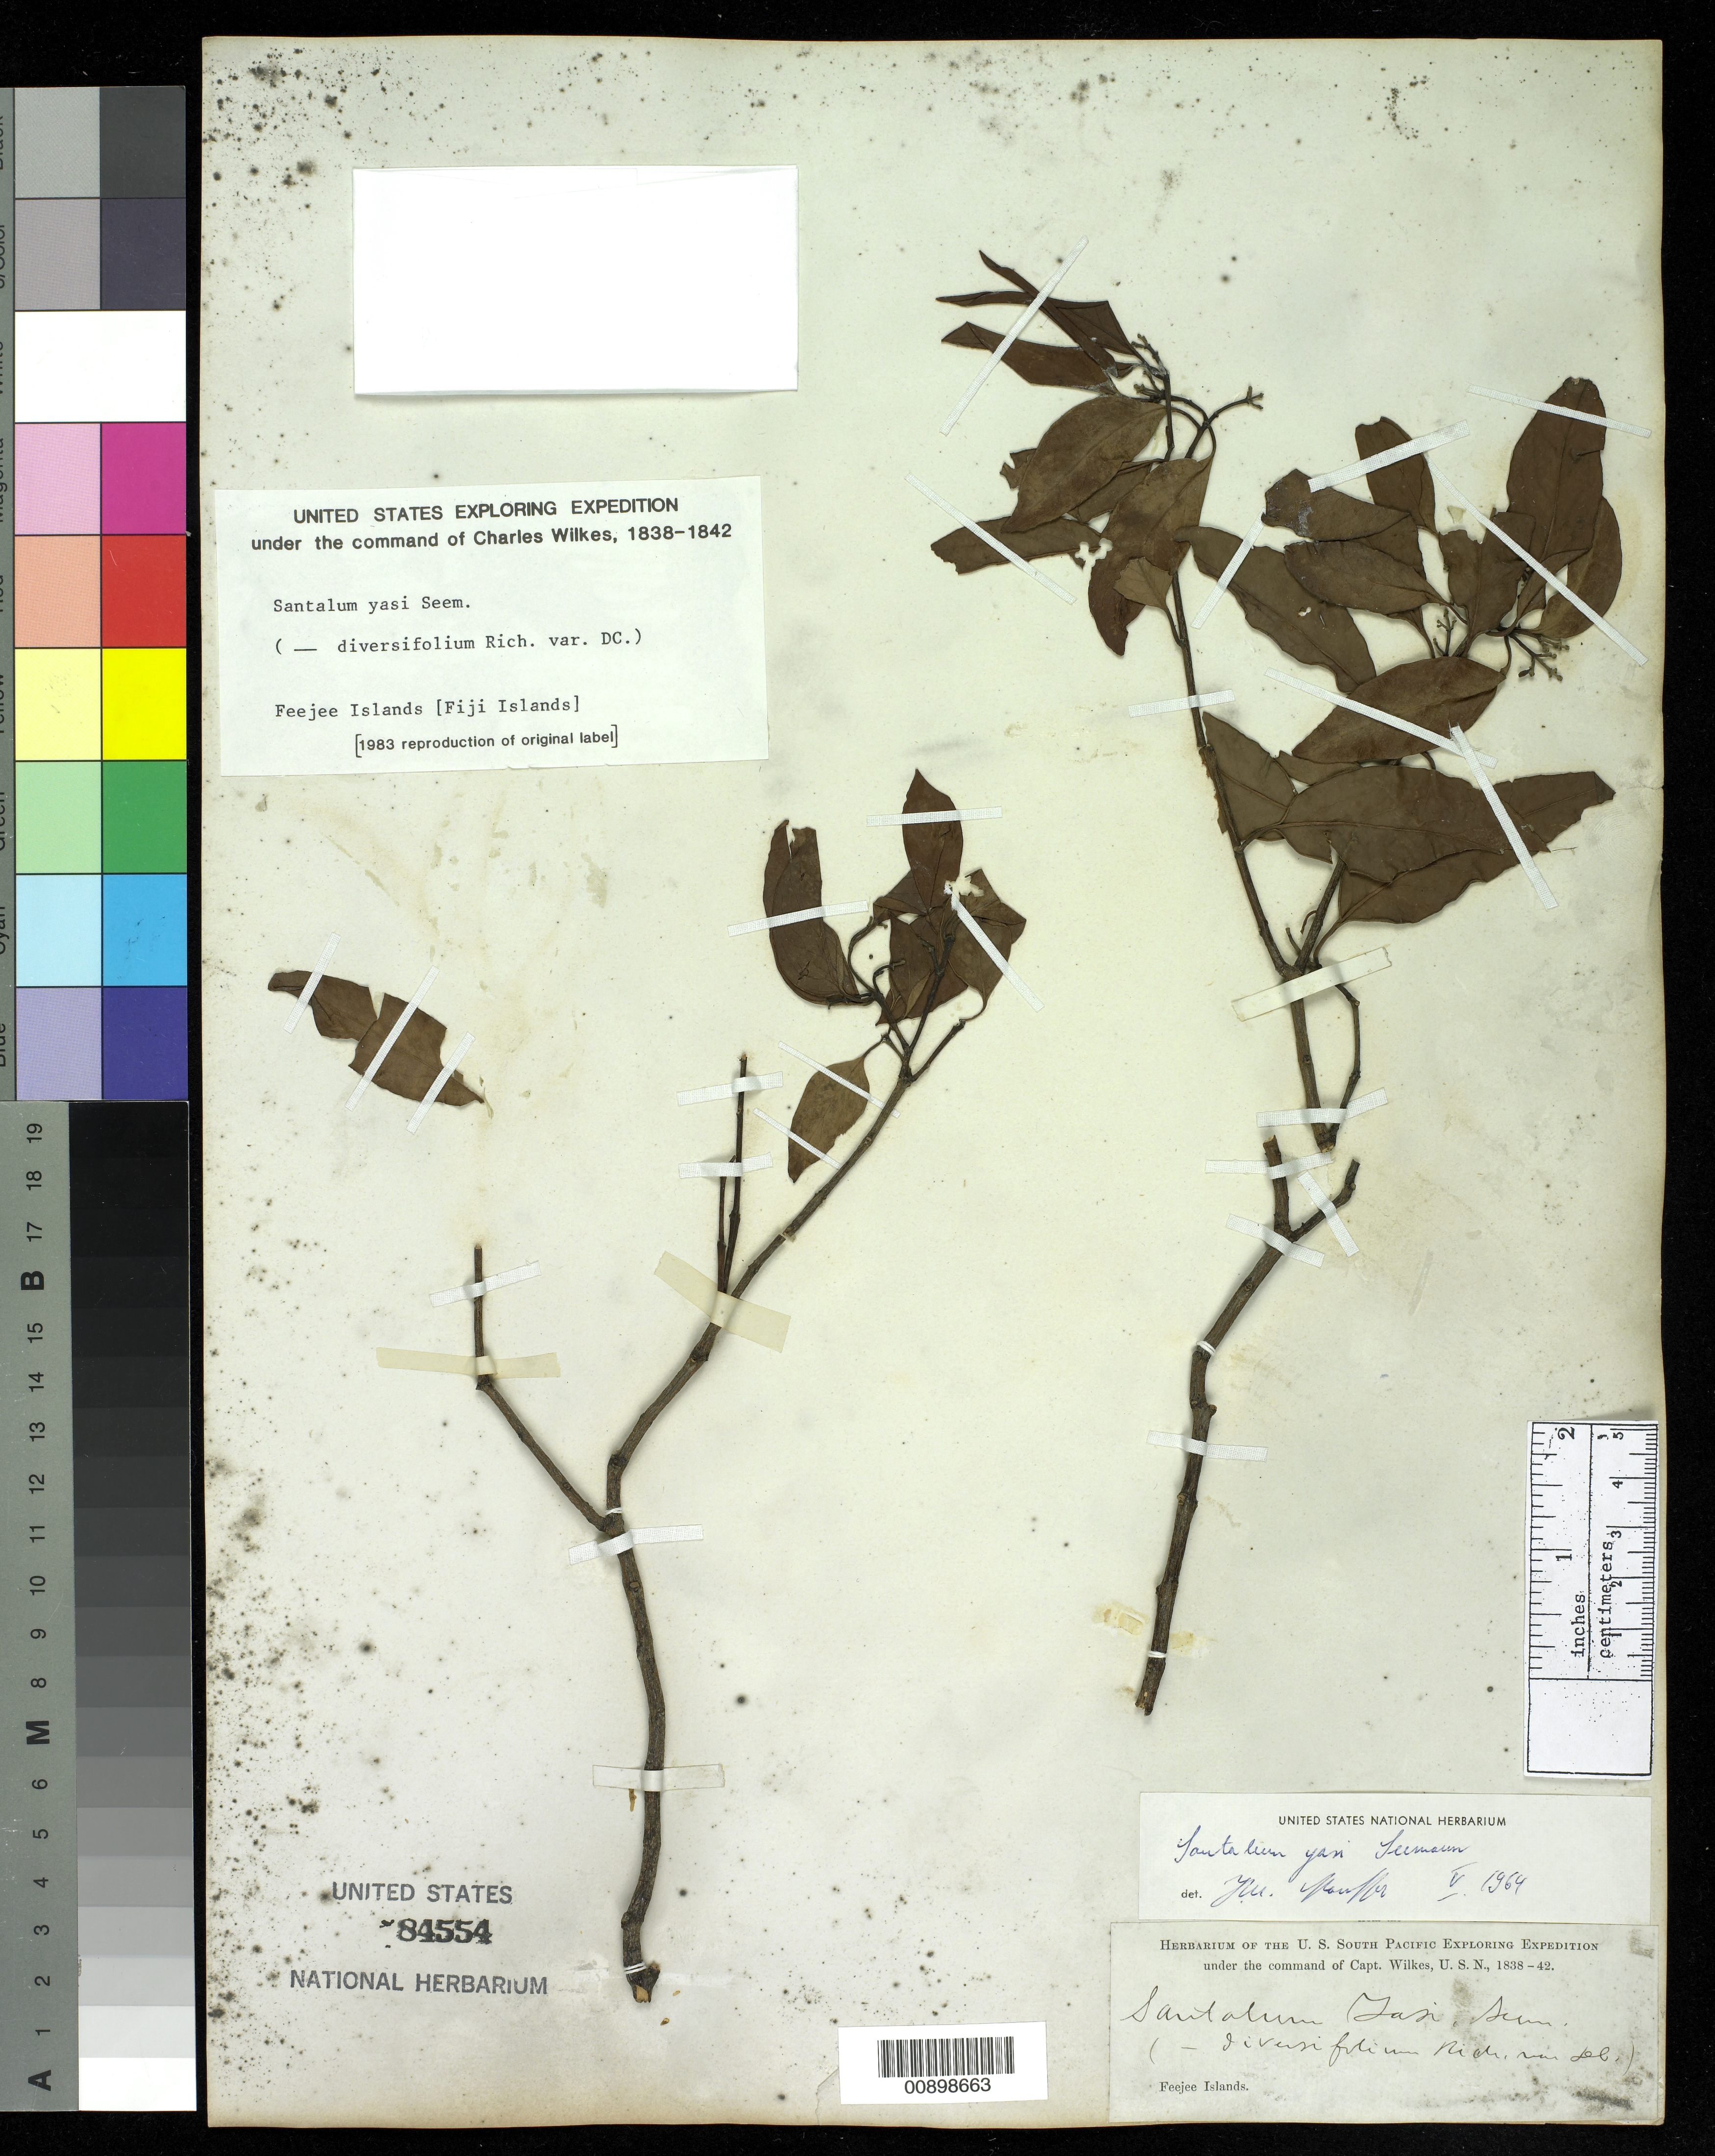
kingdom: Plantae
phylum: Tracheophyta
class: Magnoliopsida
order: Santalales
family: Santalaceae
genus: Santalum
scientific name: Santalum yasi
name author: Seem.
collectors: Wilkes Explor. Exped.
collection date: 1838/1842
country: Fiji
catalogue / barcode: US 84554